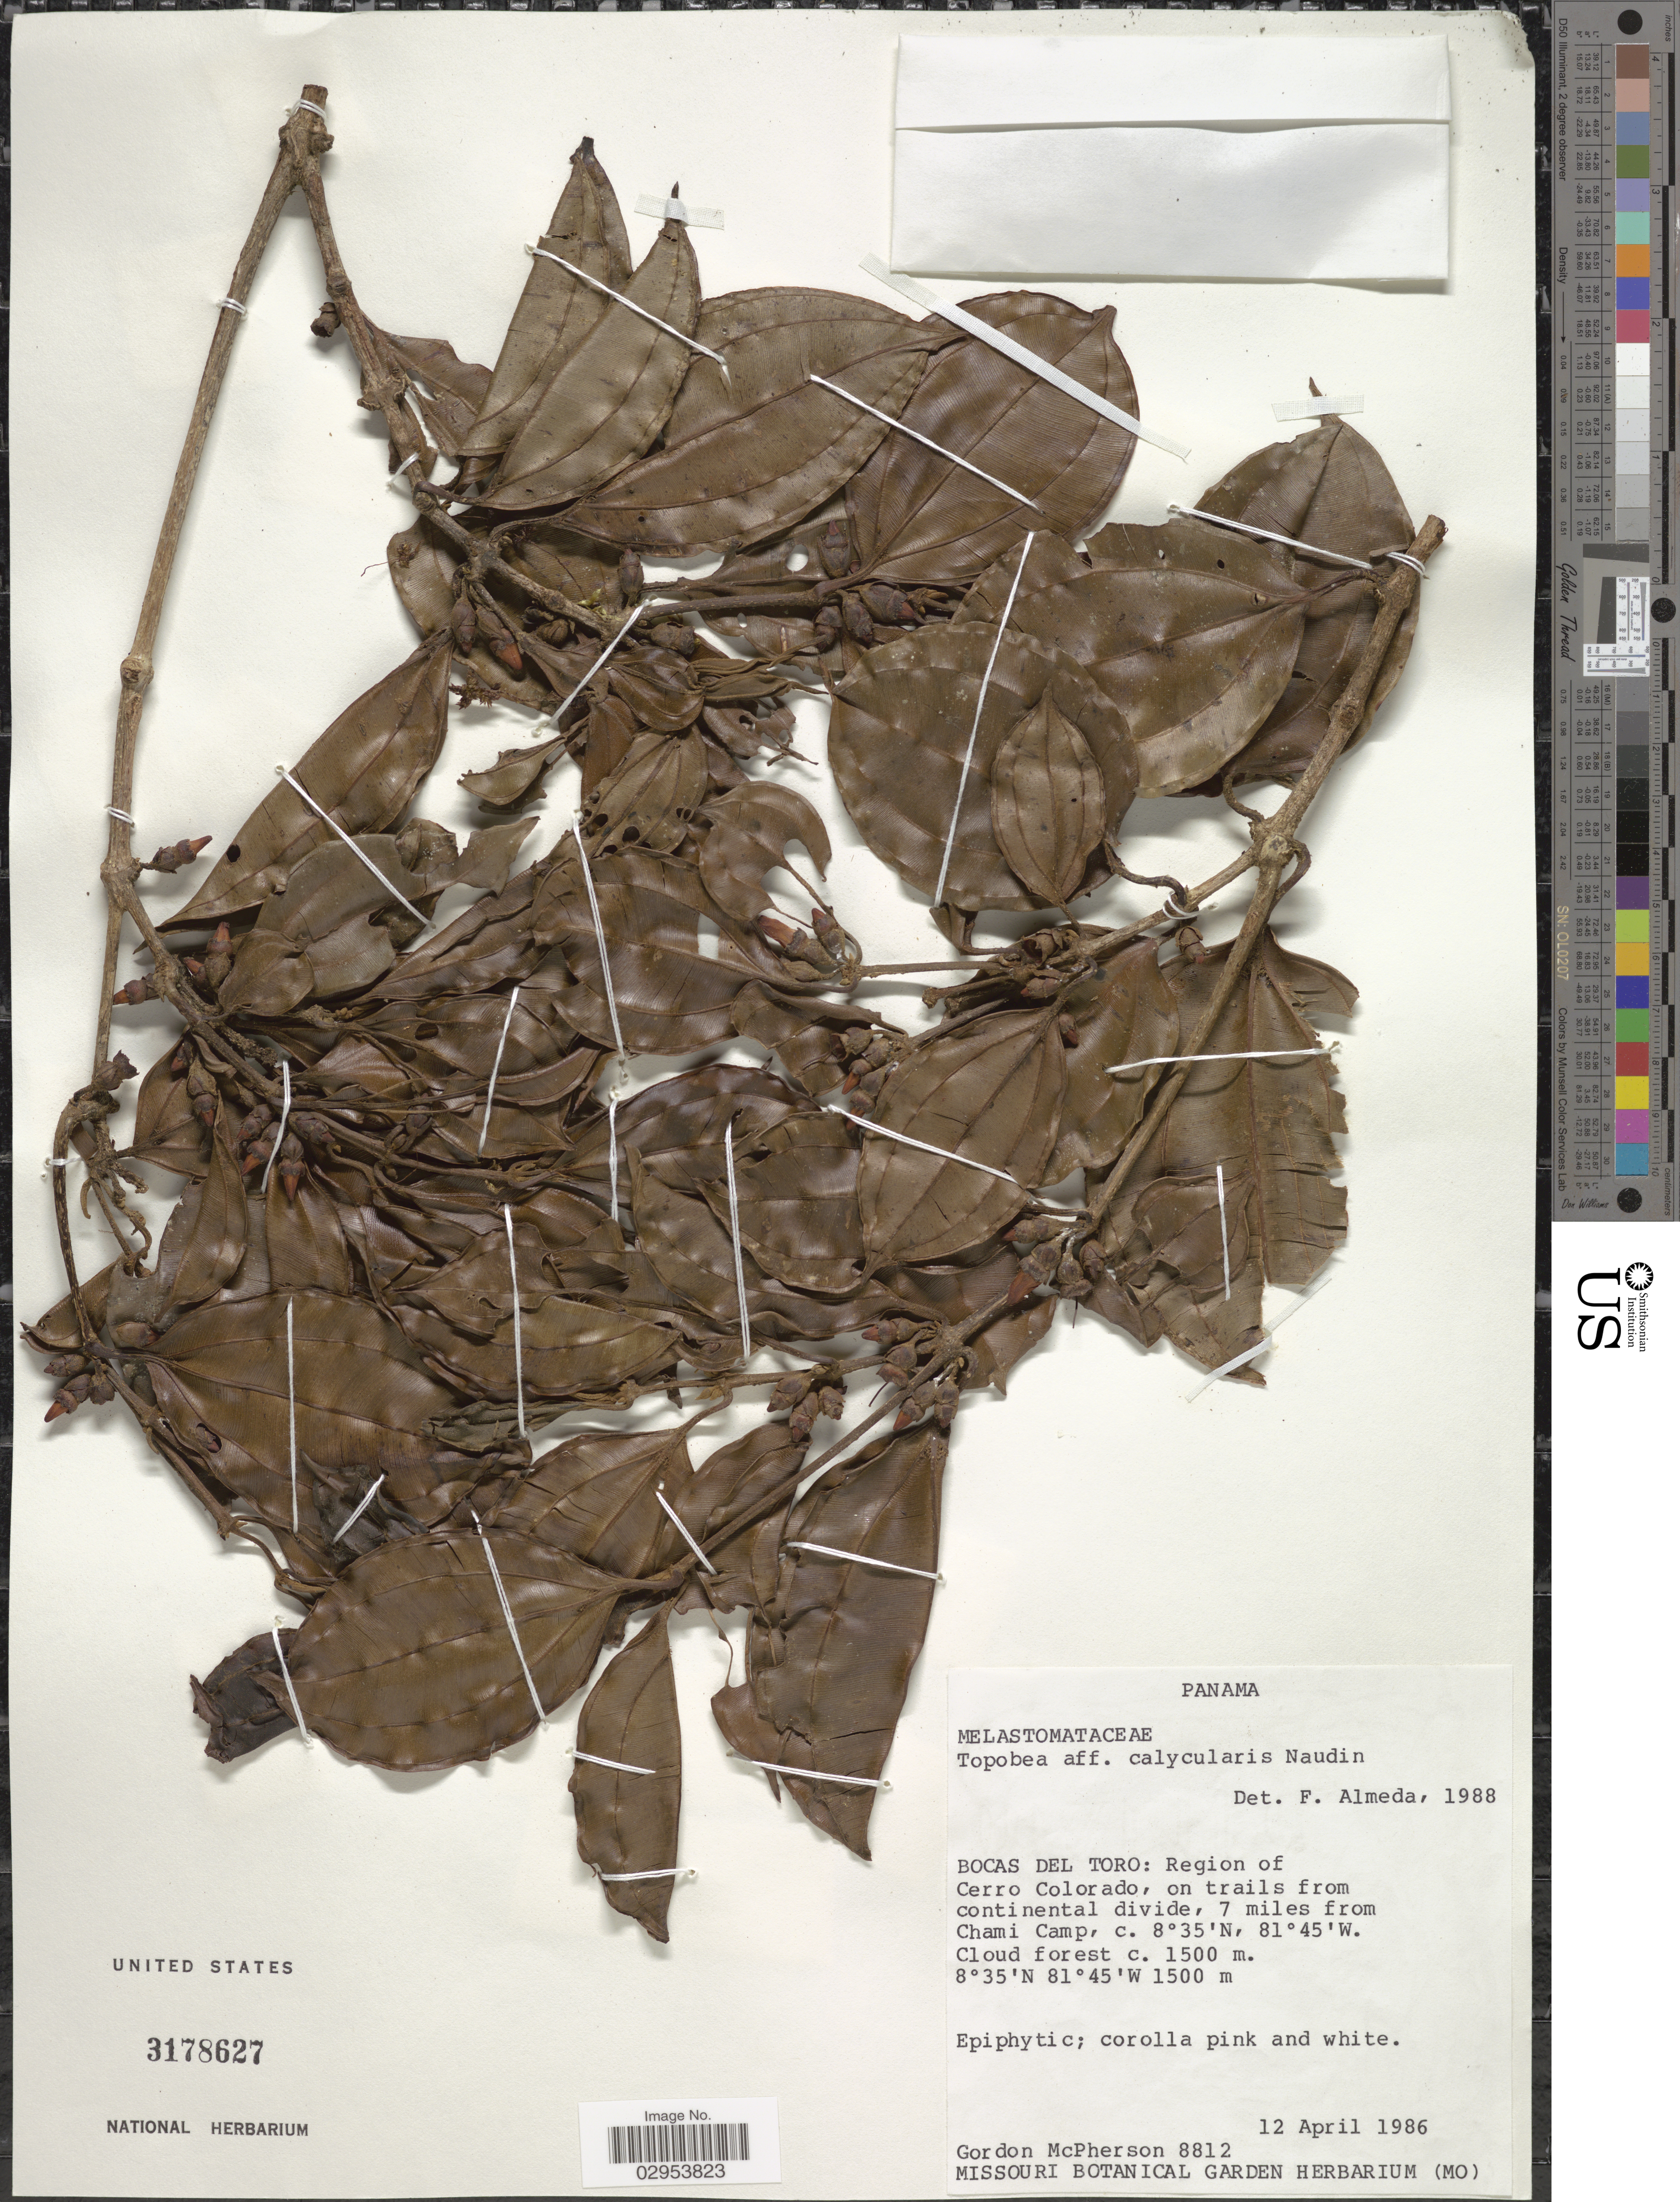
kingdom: Plantae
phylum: Tracheophyta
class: Magnoliopsida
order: Myrtales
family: Melastomataceae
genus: Topobea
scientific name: Topobea calycularis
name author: Naudin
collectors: G. D. McPherson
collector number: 8813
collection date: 1986-04-12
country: Panama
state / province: Bocas del Toro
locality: Region of Cerro Colorado, on trails from continental divide, 7 miles from Chami Camp.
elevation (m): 1500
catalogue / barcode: US 3178627